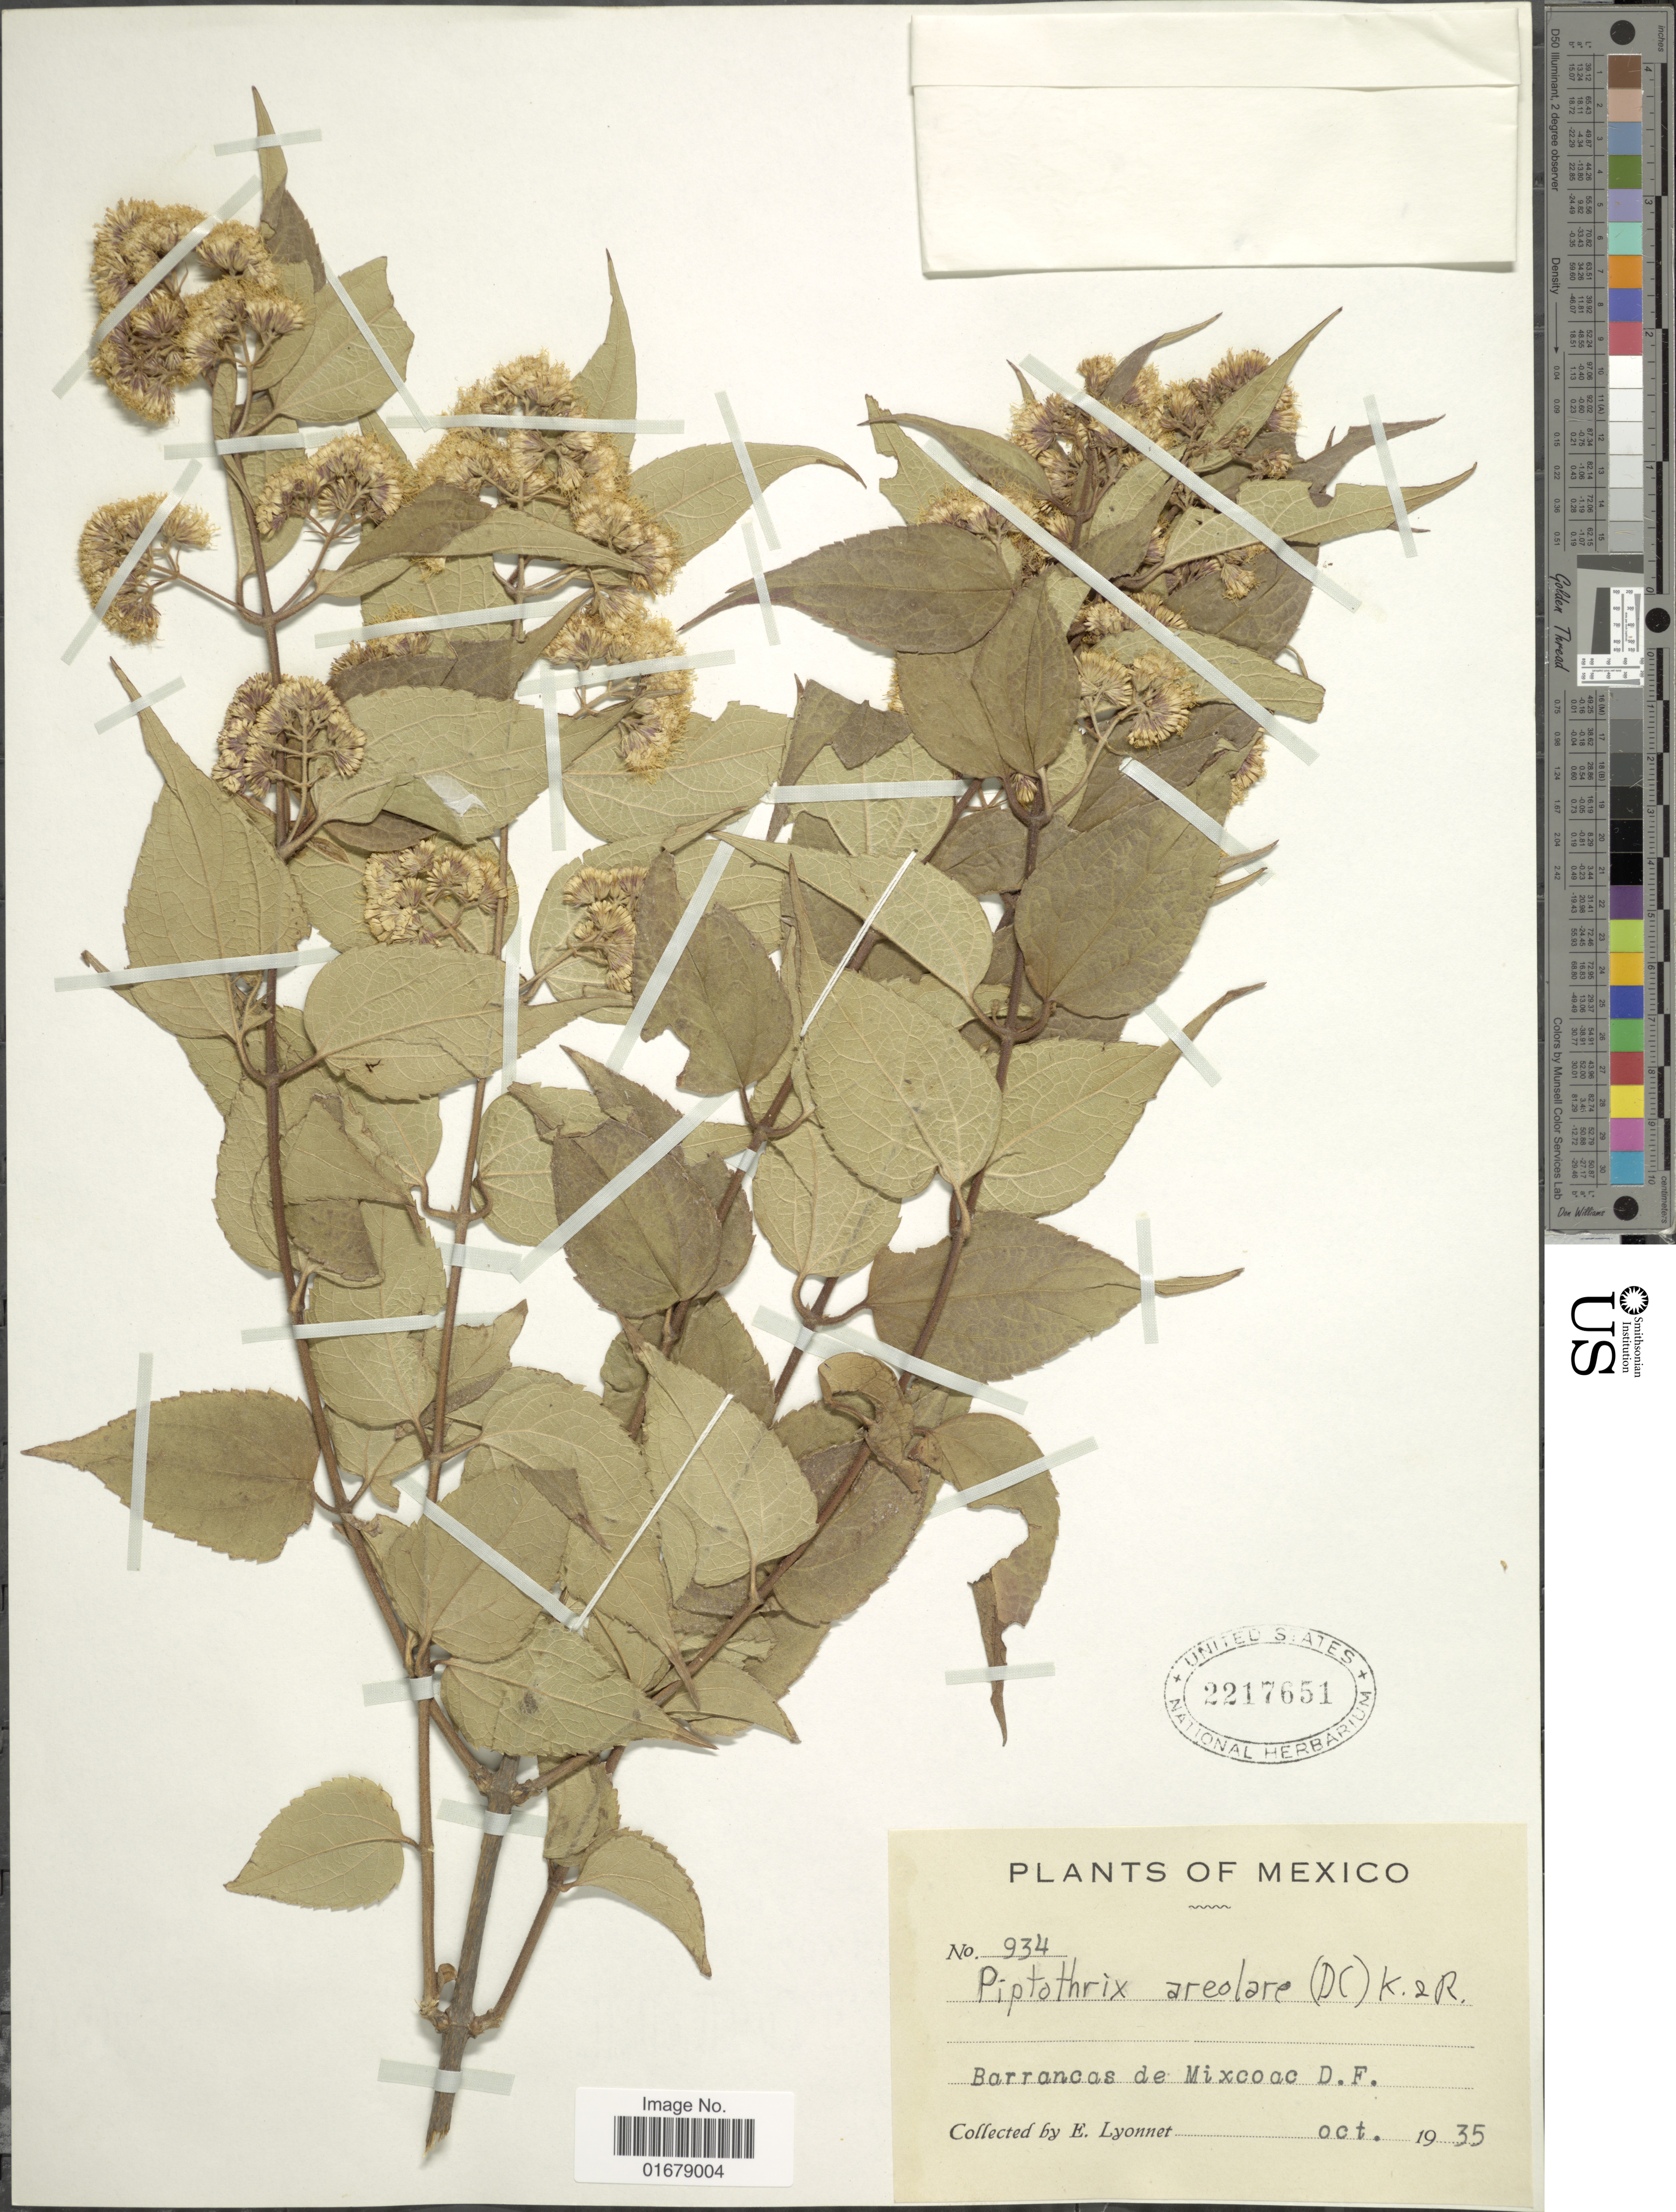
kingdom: Plantae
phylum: Tracheophyta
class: Magnoliopsida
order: Asterales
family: Asteraceae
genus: Piptothrix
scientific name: Piptothrix areolaris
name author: (DC.) R.M. King & H. Rob.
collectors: E. Lyonnet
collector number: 934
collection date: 1935-10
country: Mexico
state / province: Distrito Federal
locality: Barrancas de Mixcoac D. F.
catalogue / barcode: US 2217651